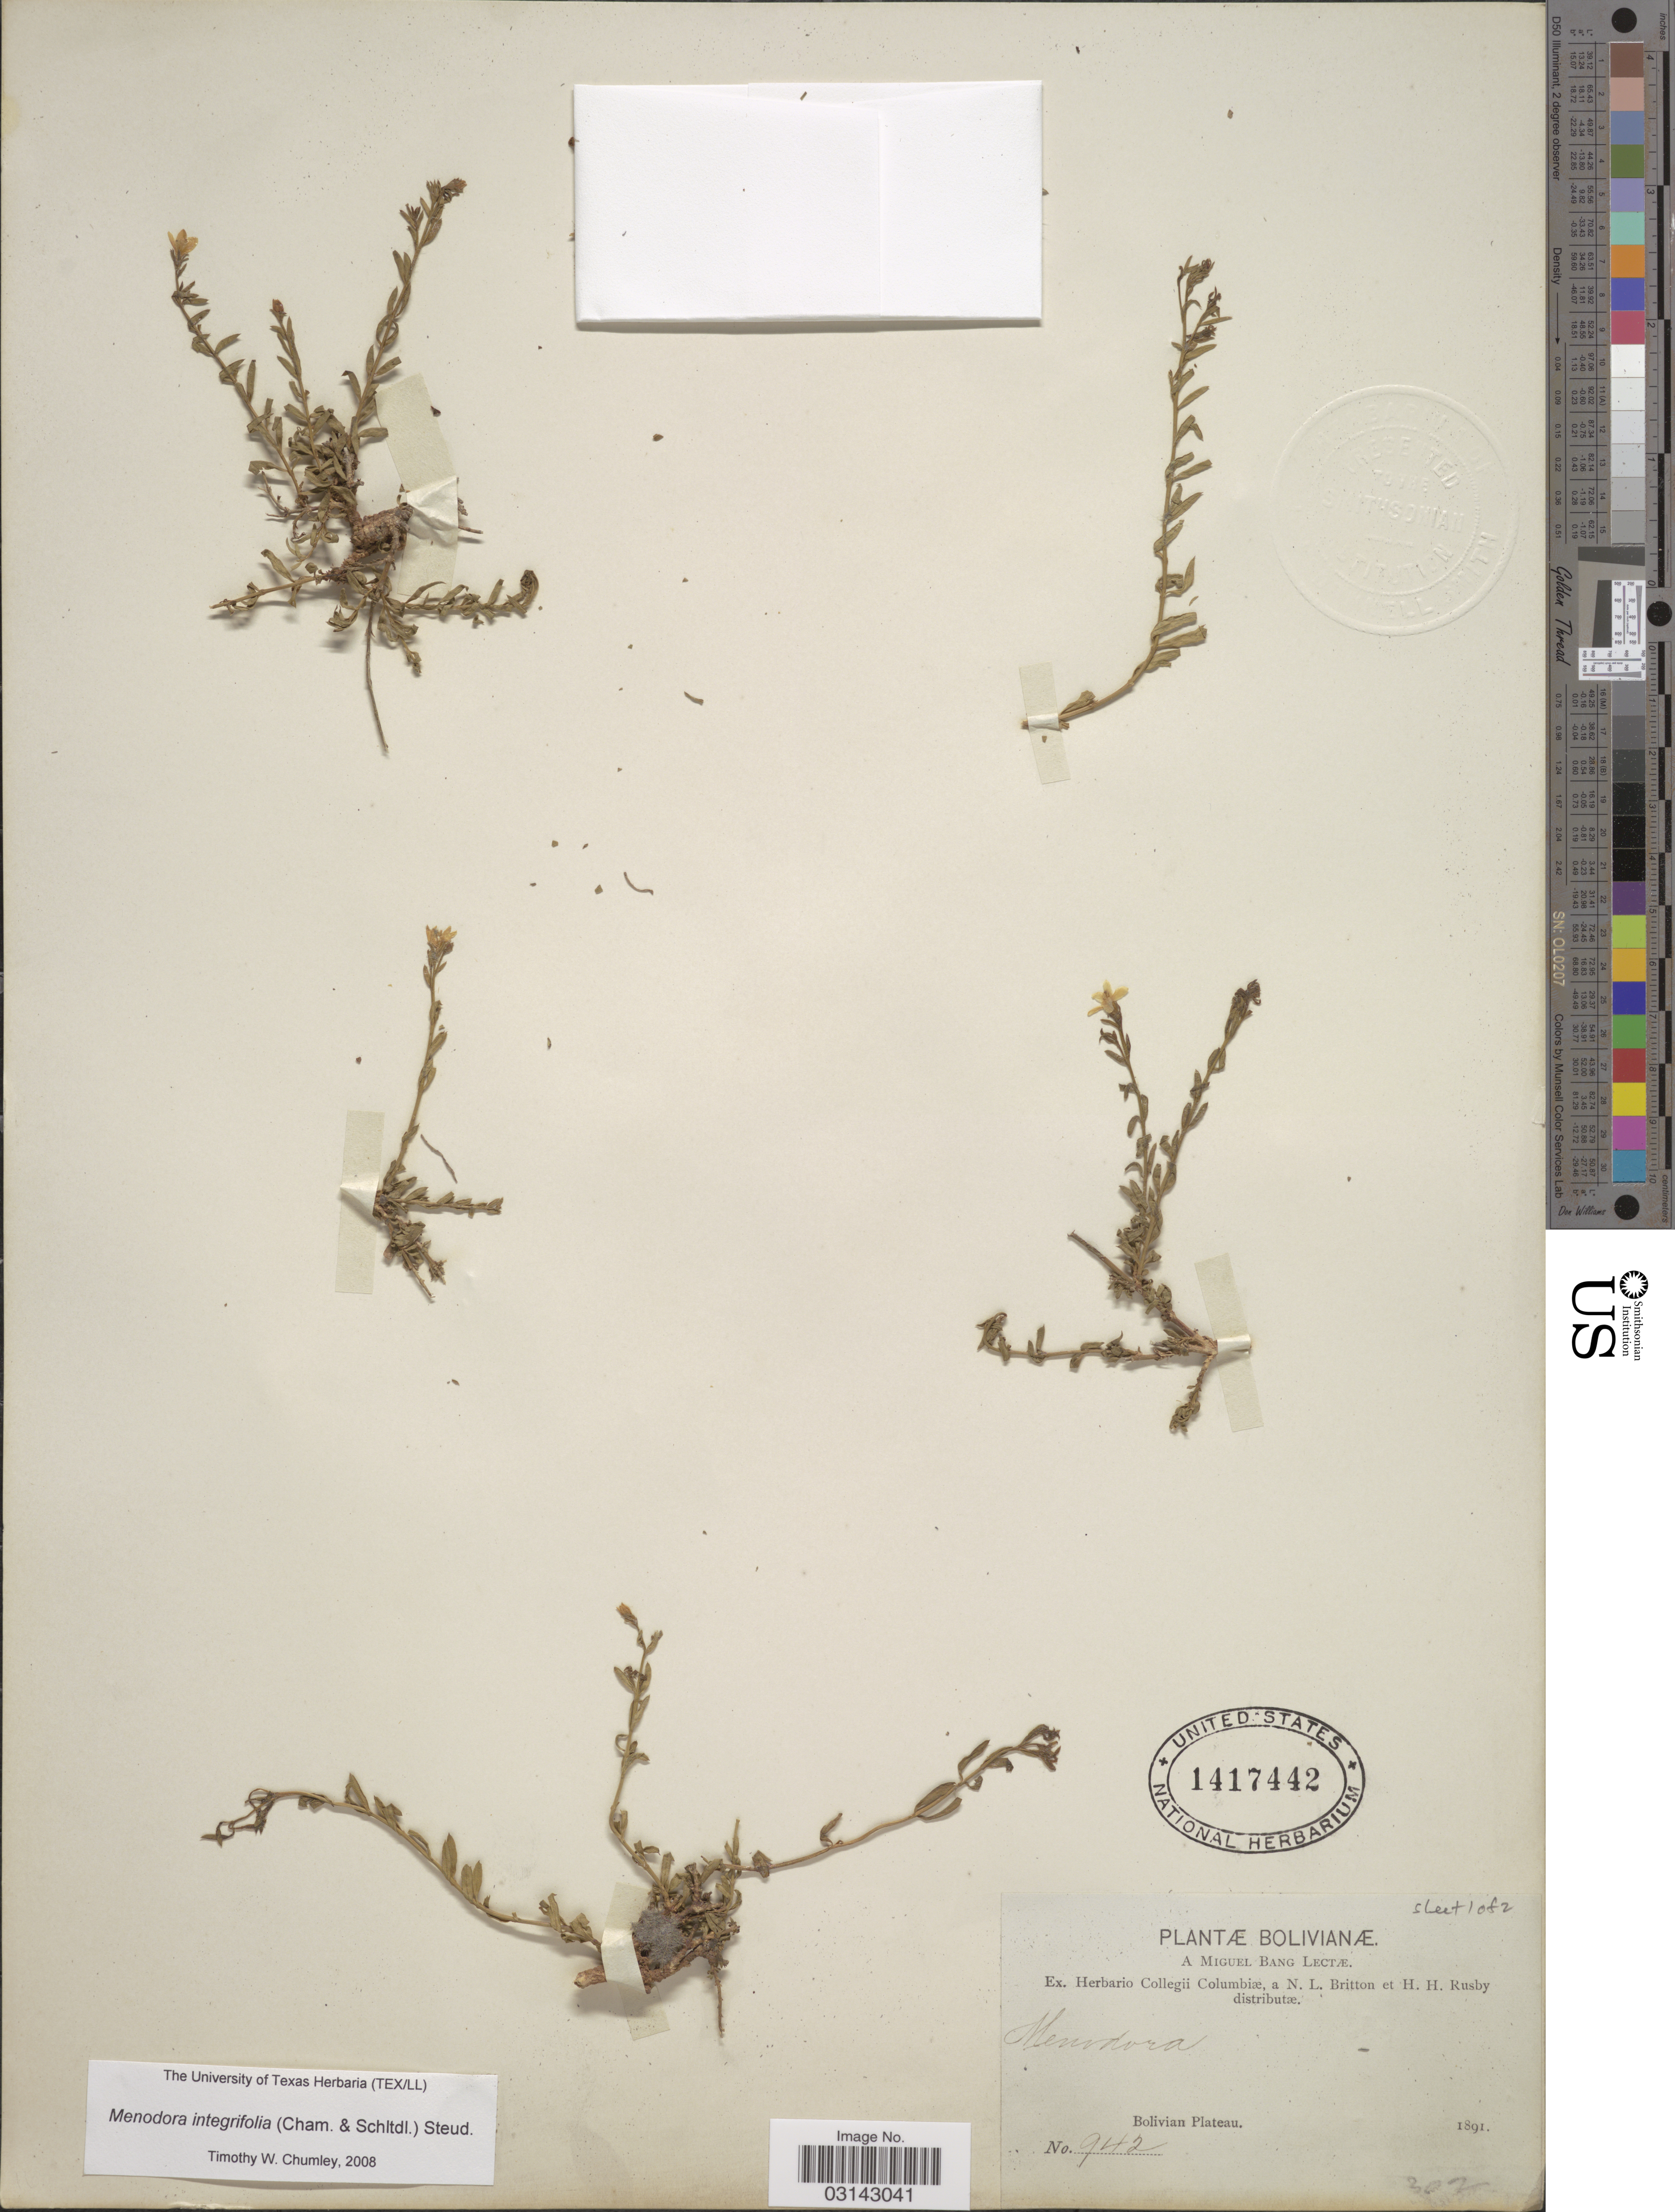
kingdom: Plantae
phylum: Tracheophyta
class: Magnoliopsida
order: Lamiales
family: Oleaceae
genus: Menodora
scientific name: Menodora integrifolia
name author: (Cham. & Schltdl.) Steud.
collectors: M. Bang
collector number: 942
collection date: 1891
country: Bolivia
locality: Bolivian Plateau.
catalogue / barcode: US 1417442